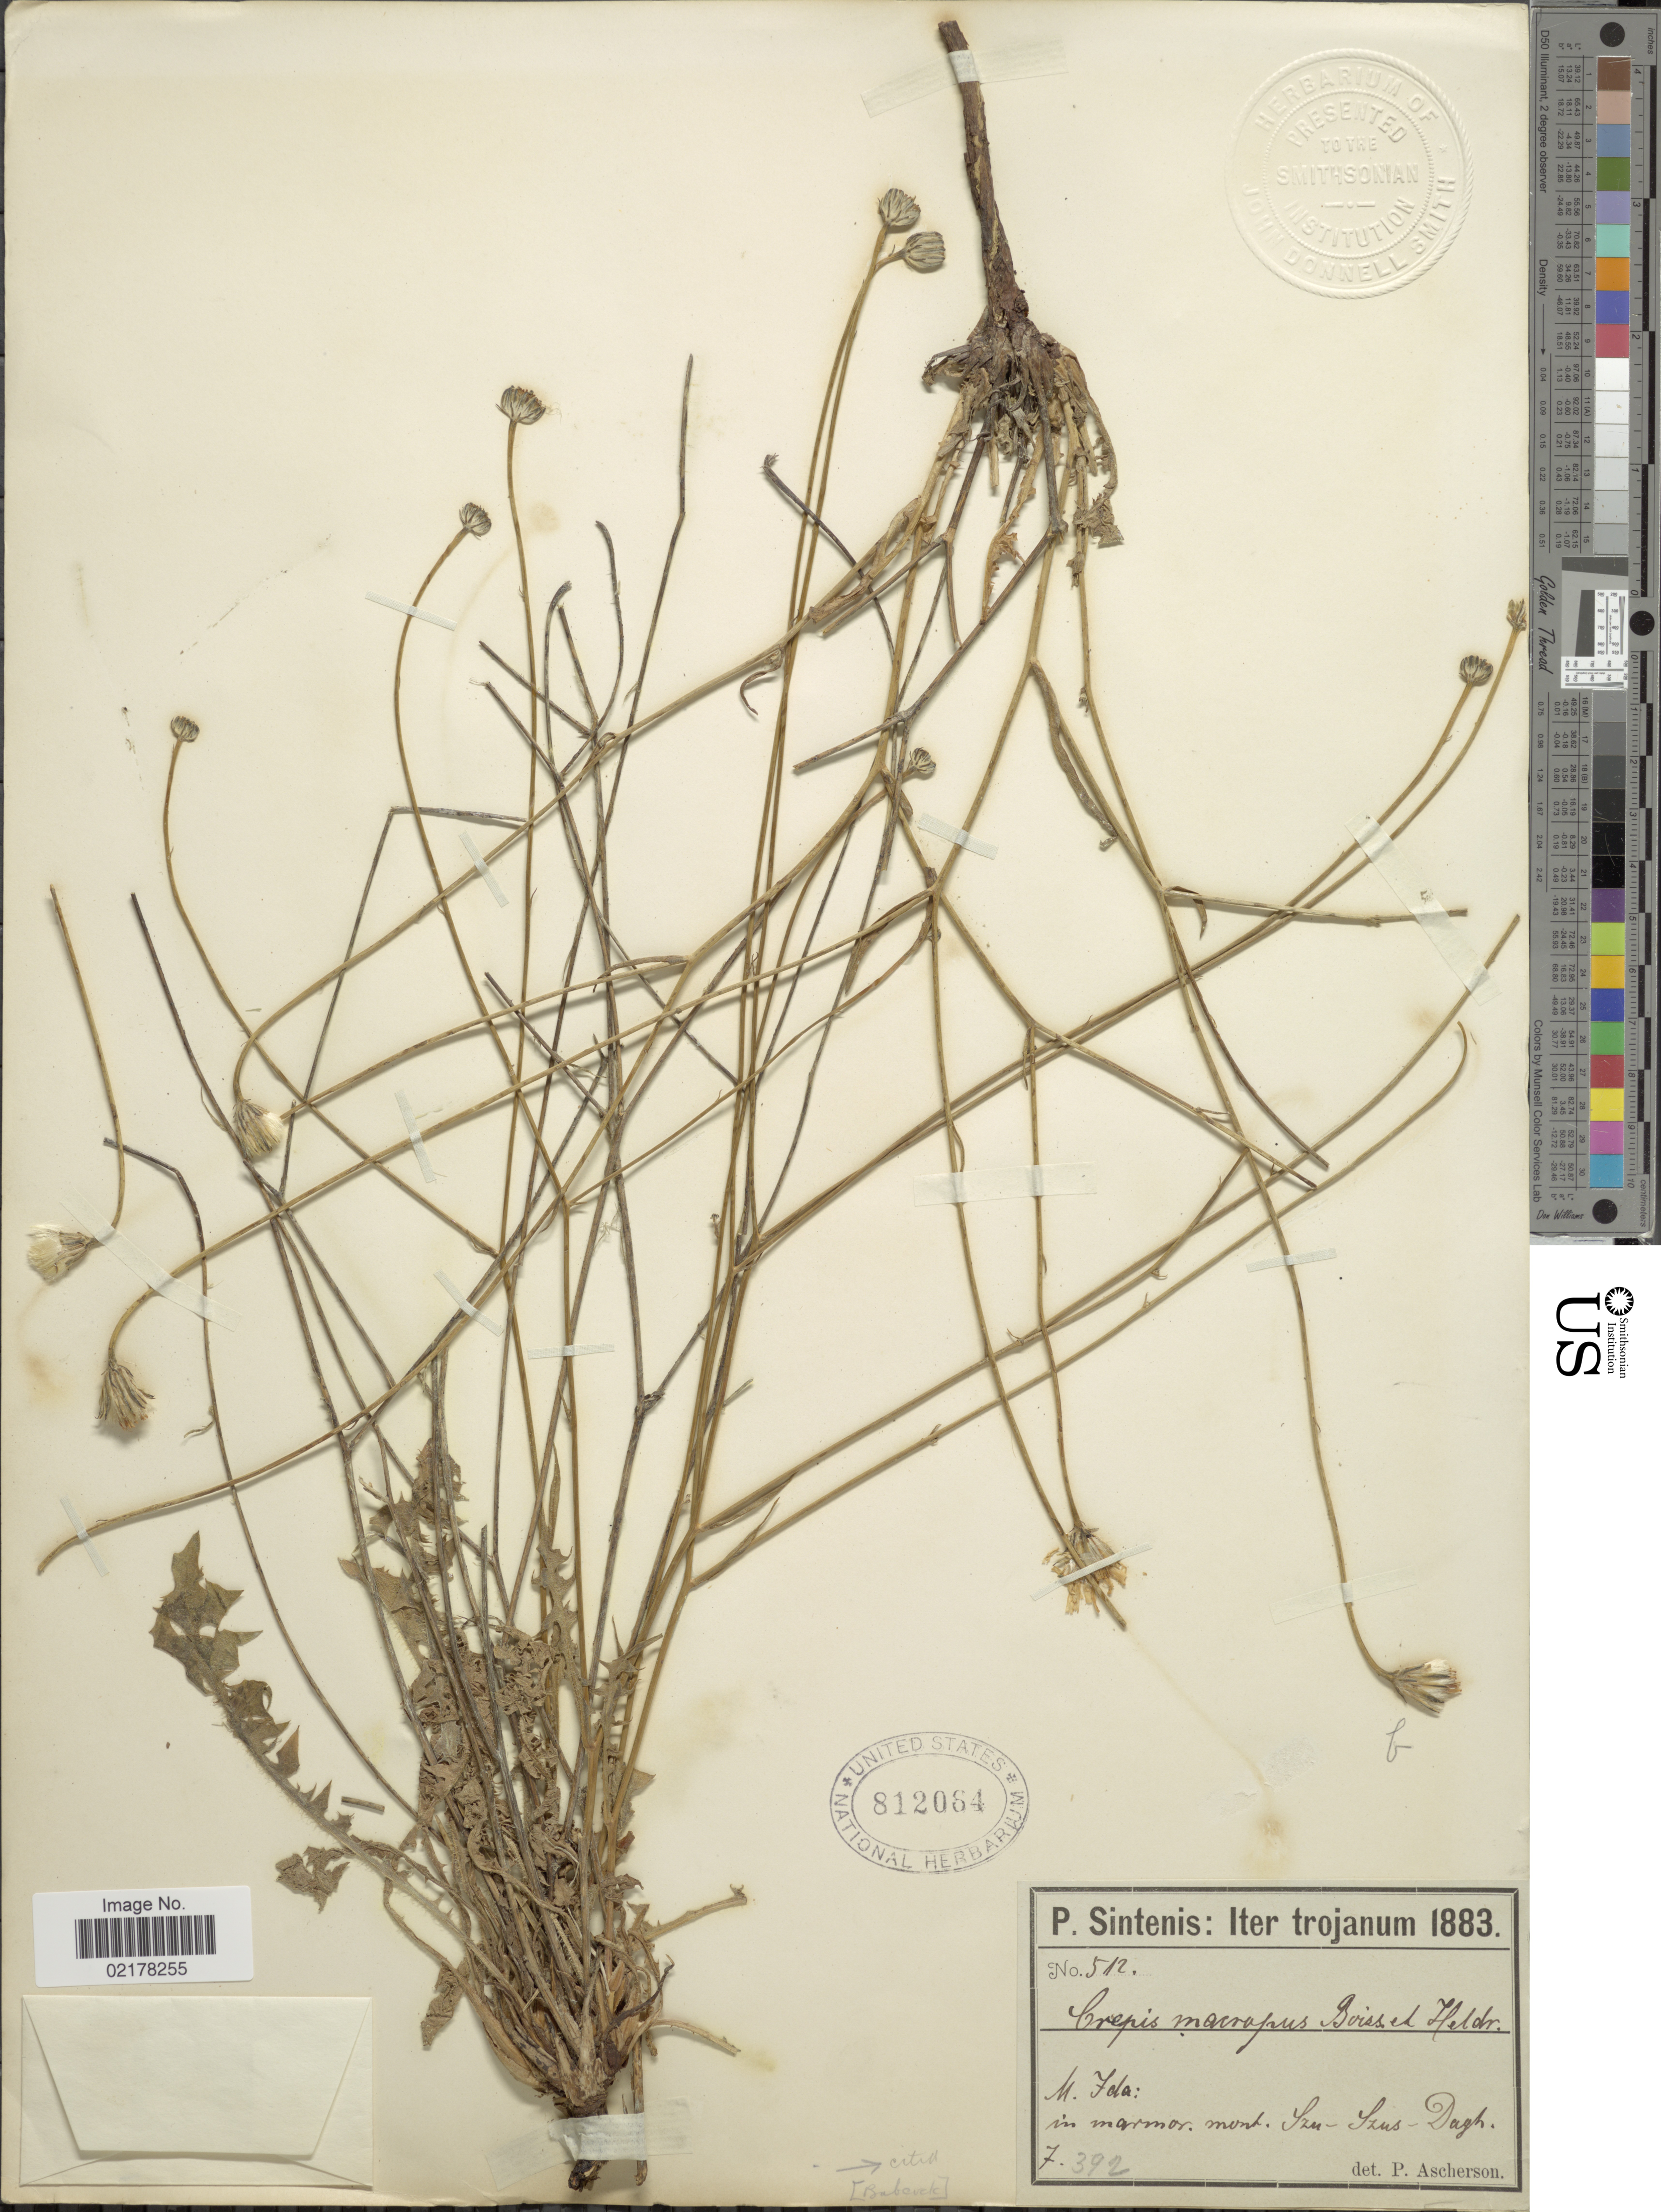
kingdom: Plantae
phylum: Tracheophyta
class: Magnoliopsida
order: Asterales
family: Asteraceae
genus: Crepis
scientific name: Crepis macropus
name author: Boiss. & Heldr.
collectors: P. Sintenis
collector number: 512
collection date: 1883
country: Turkey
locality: M. Fola: in marmor. mont. Szu-Szus-Dagh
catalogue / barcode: US 812084